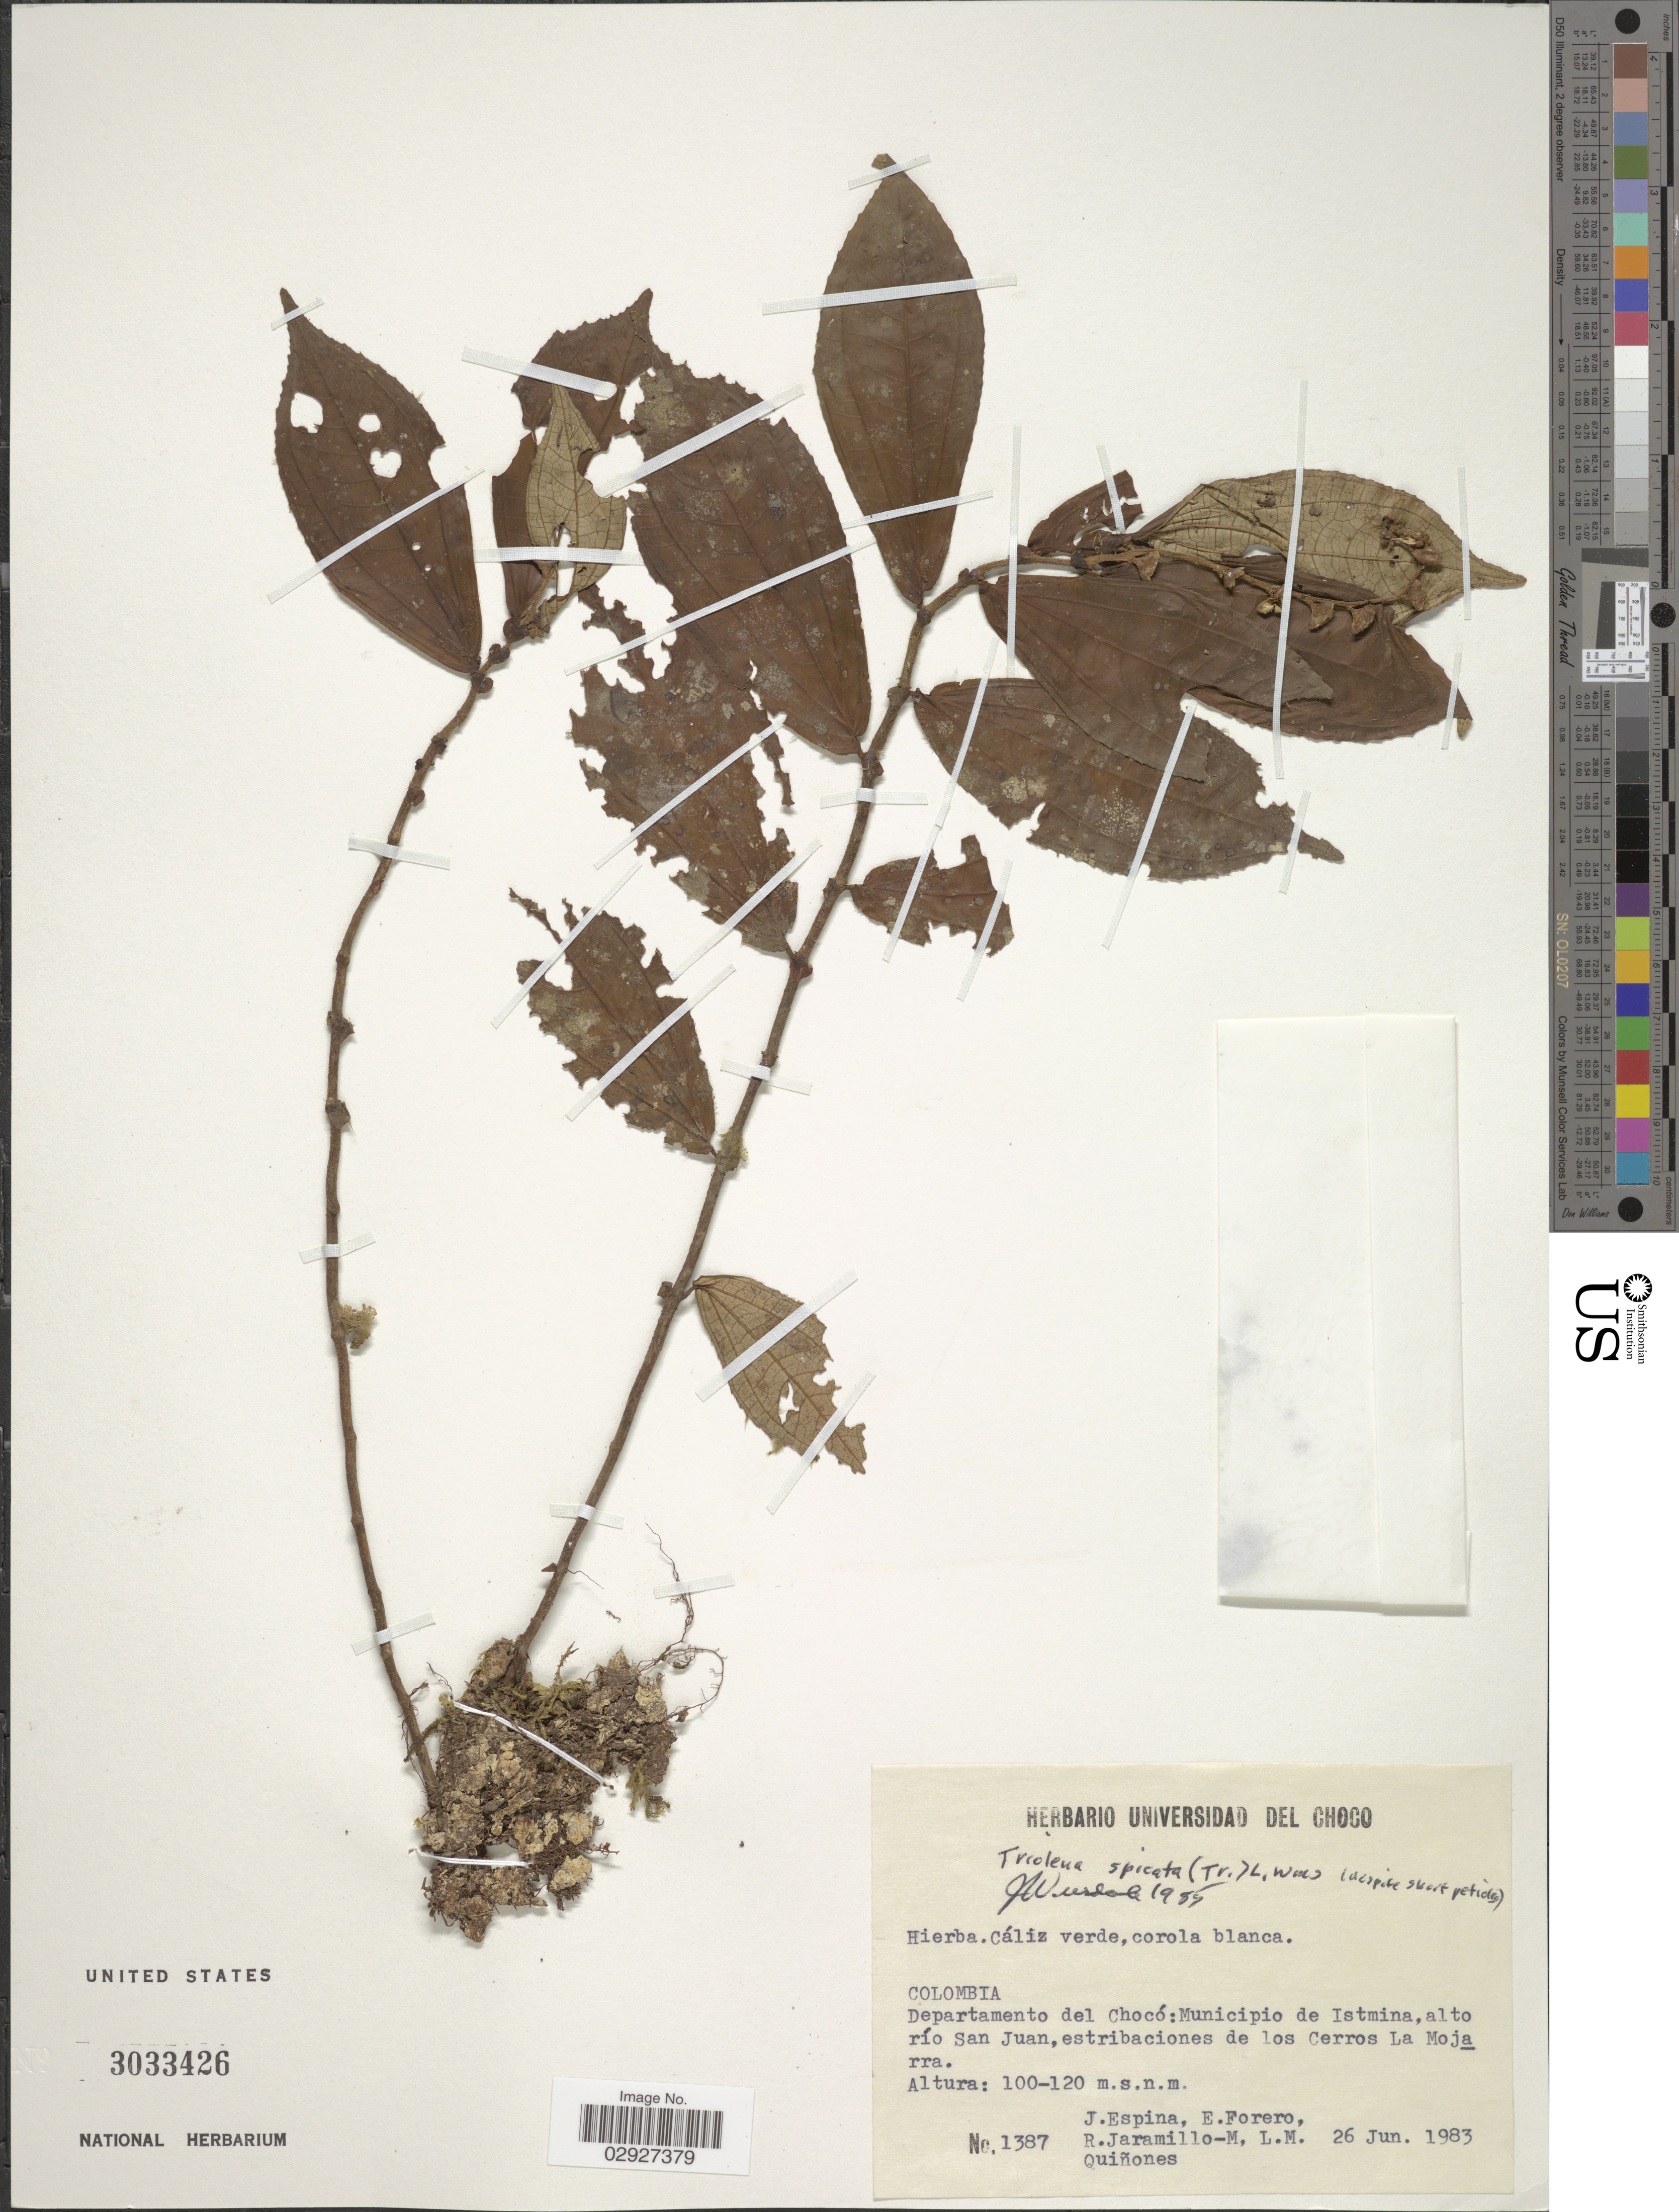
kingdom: Plantae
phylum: Tracheophyta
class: Magnoliopsida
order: Myrtales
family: Melastomataceae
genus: Triolena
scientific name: Triolena spicata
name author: (Triana) L.O. Williams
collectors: J. Espina, E. Forero, R. Jaramillo M. & L. Quiñones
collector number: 1387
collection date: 1983-06-26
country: Colombia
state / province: Chocó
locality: Departmento del Chocó: Municipio de Istmina, alto río San Juan, estribaciones de los Cerros La Mojarra.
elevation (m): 100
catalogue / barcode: US 3033426